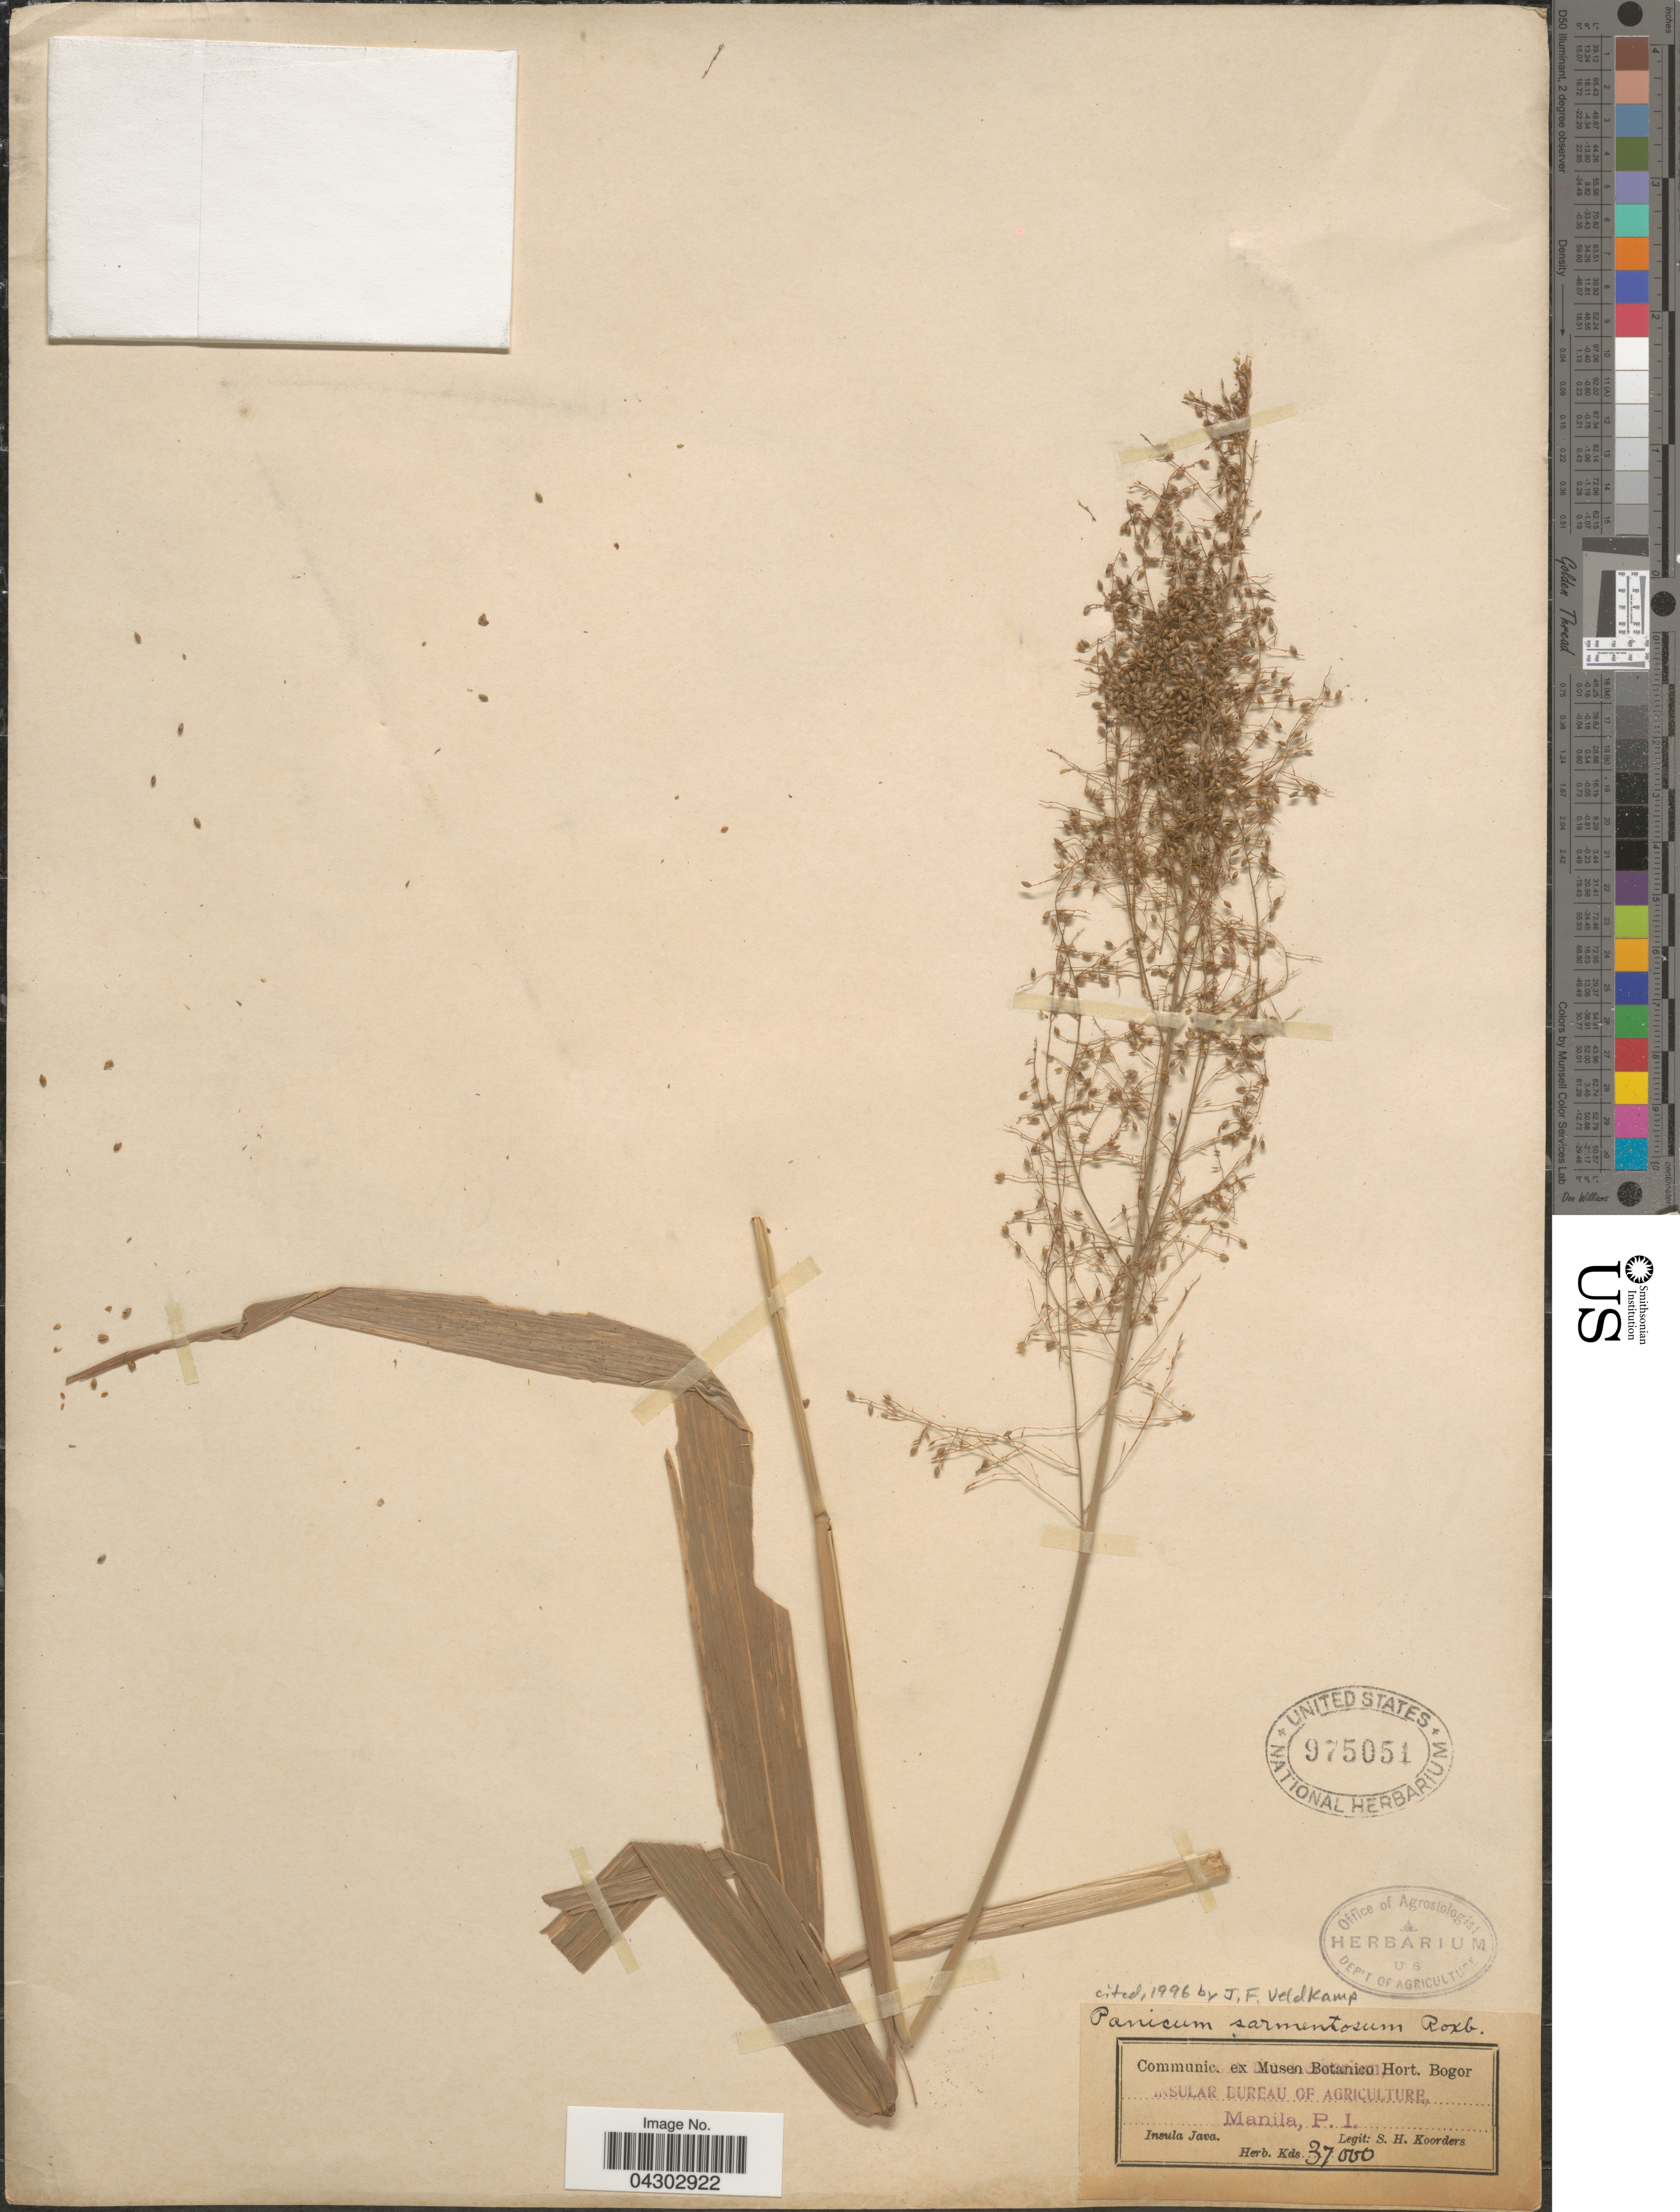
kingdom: Plantae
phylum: Tracheophyta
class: Liliopsida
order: Poales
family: Poaceae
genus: Panicum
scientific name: Panicum sarmentosum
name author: Roxb.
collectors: S. H. Koorders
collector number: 37000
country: Indonesia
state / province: Java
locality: Insula Java.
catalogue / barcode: US 975051